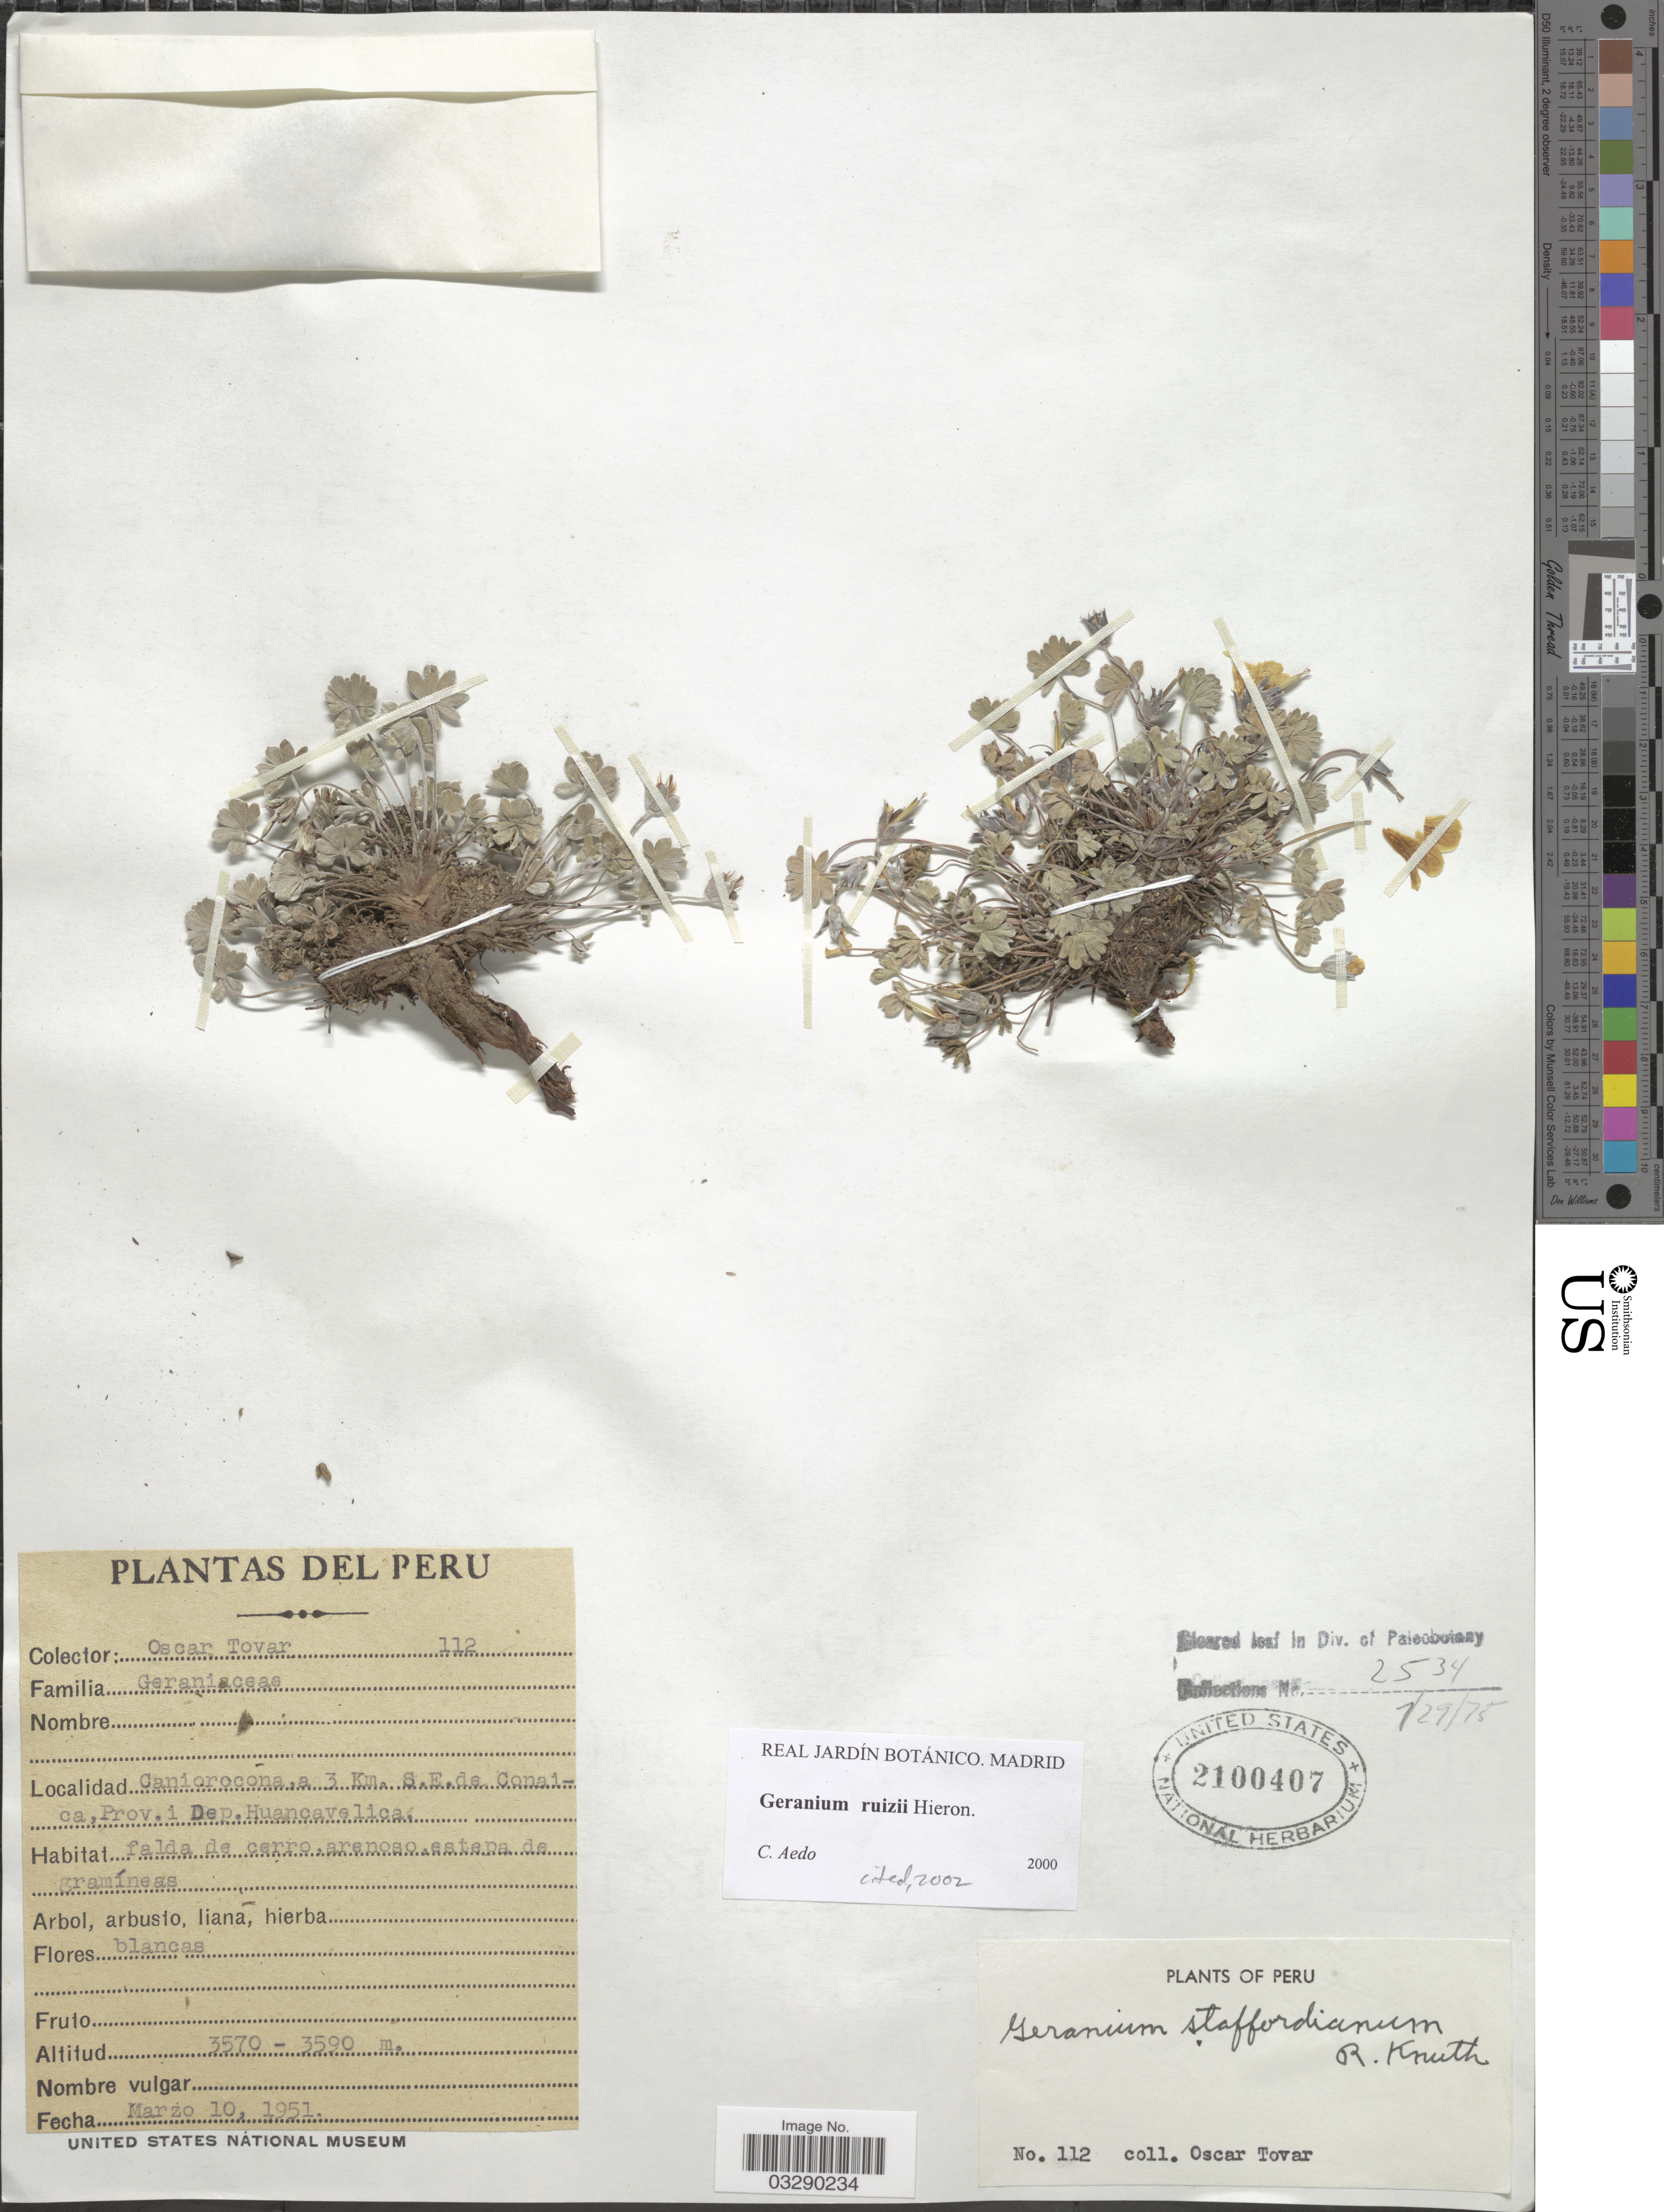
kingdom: Plantae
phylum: Tracheophyta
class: Magnoliopsida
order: Geraniales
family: Geraniaceae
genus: Geranium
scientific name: Geranium ruizii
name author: Hieron.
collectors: Ó. Tovar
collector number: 112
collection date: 1951-03-10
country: Peru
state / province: Huancavelica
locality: Caniorocona, a 3 Km. S.E. de Conaica, Prov. i Dep. Huancavelica.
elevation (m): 3570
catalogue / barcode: US 2100407